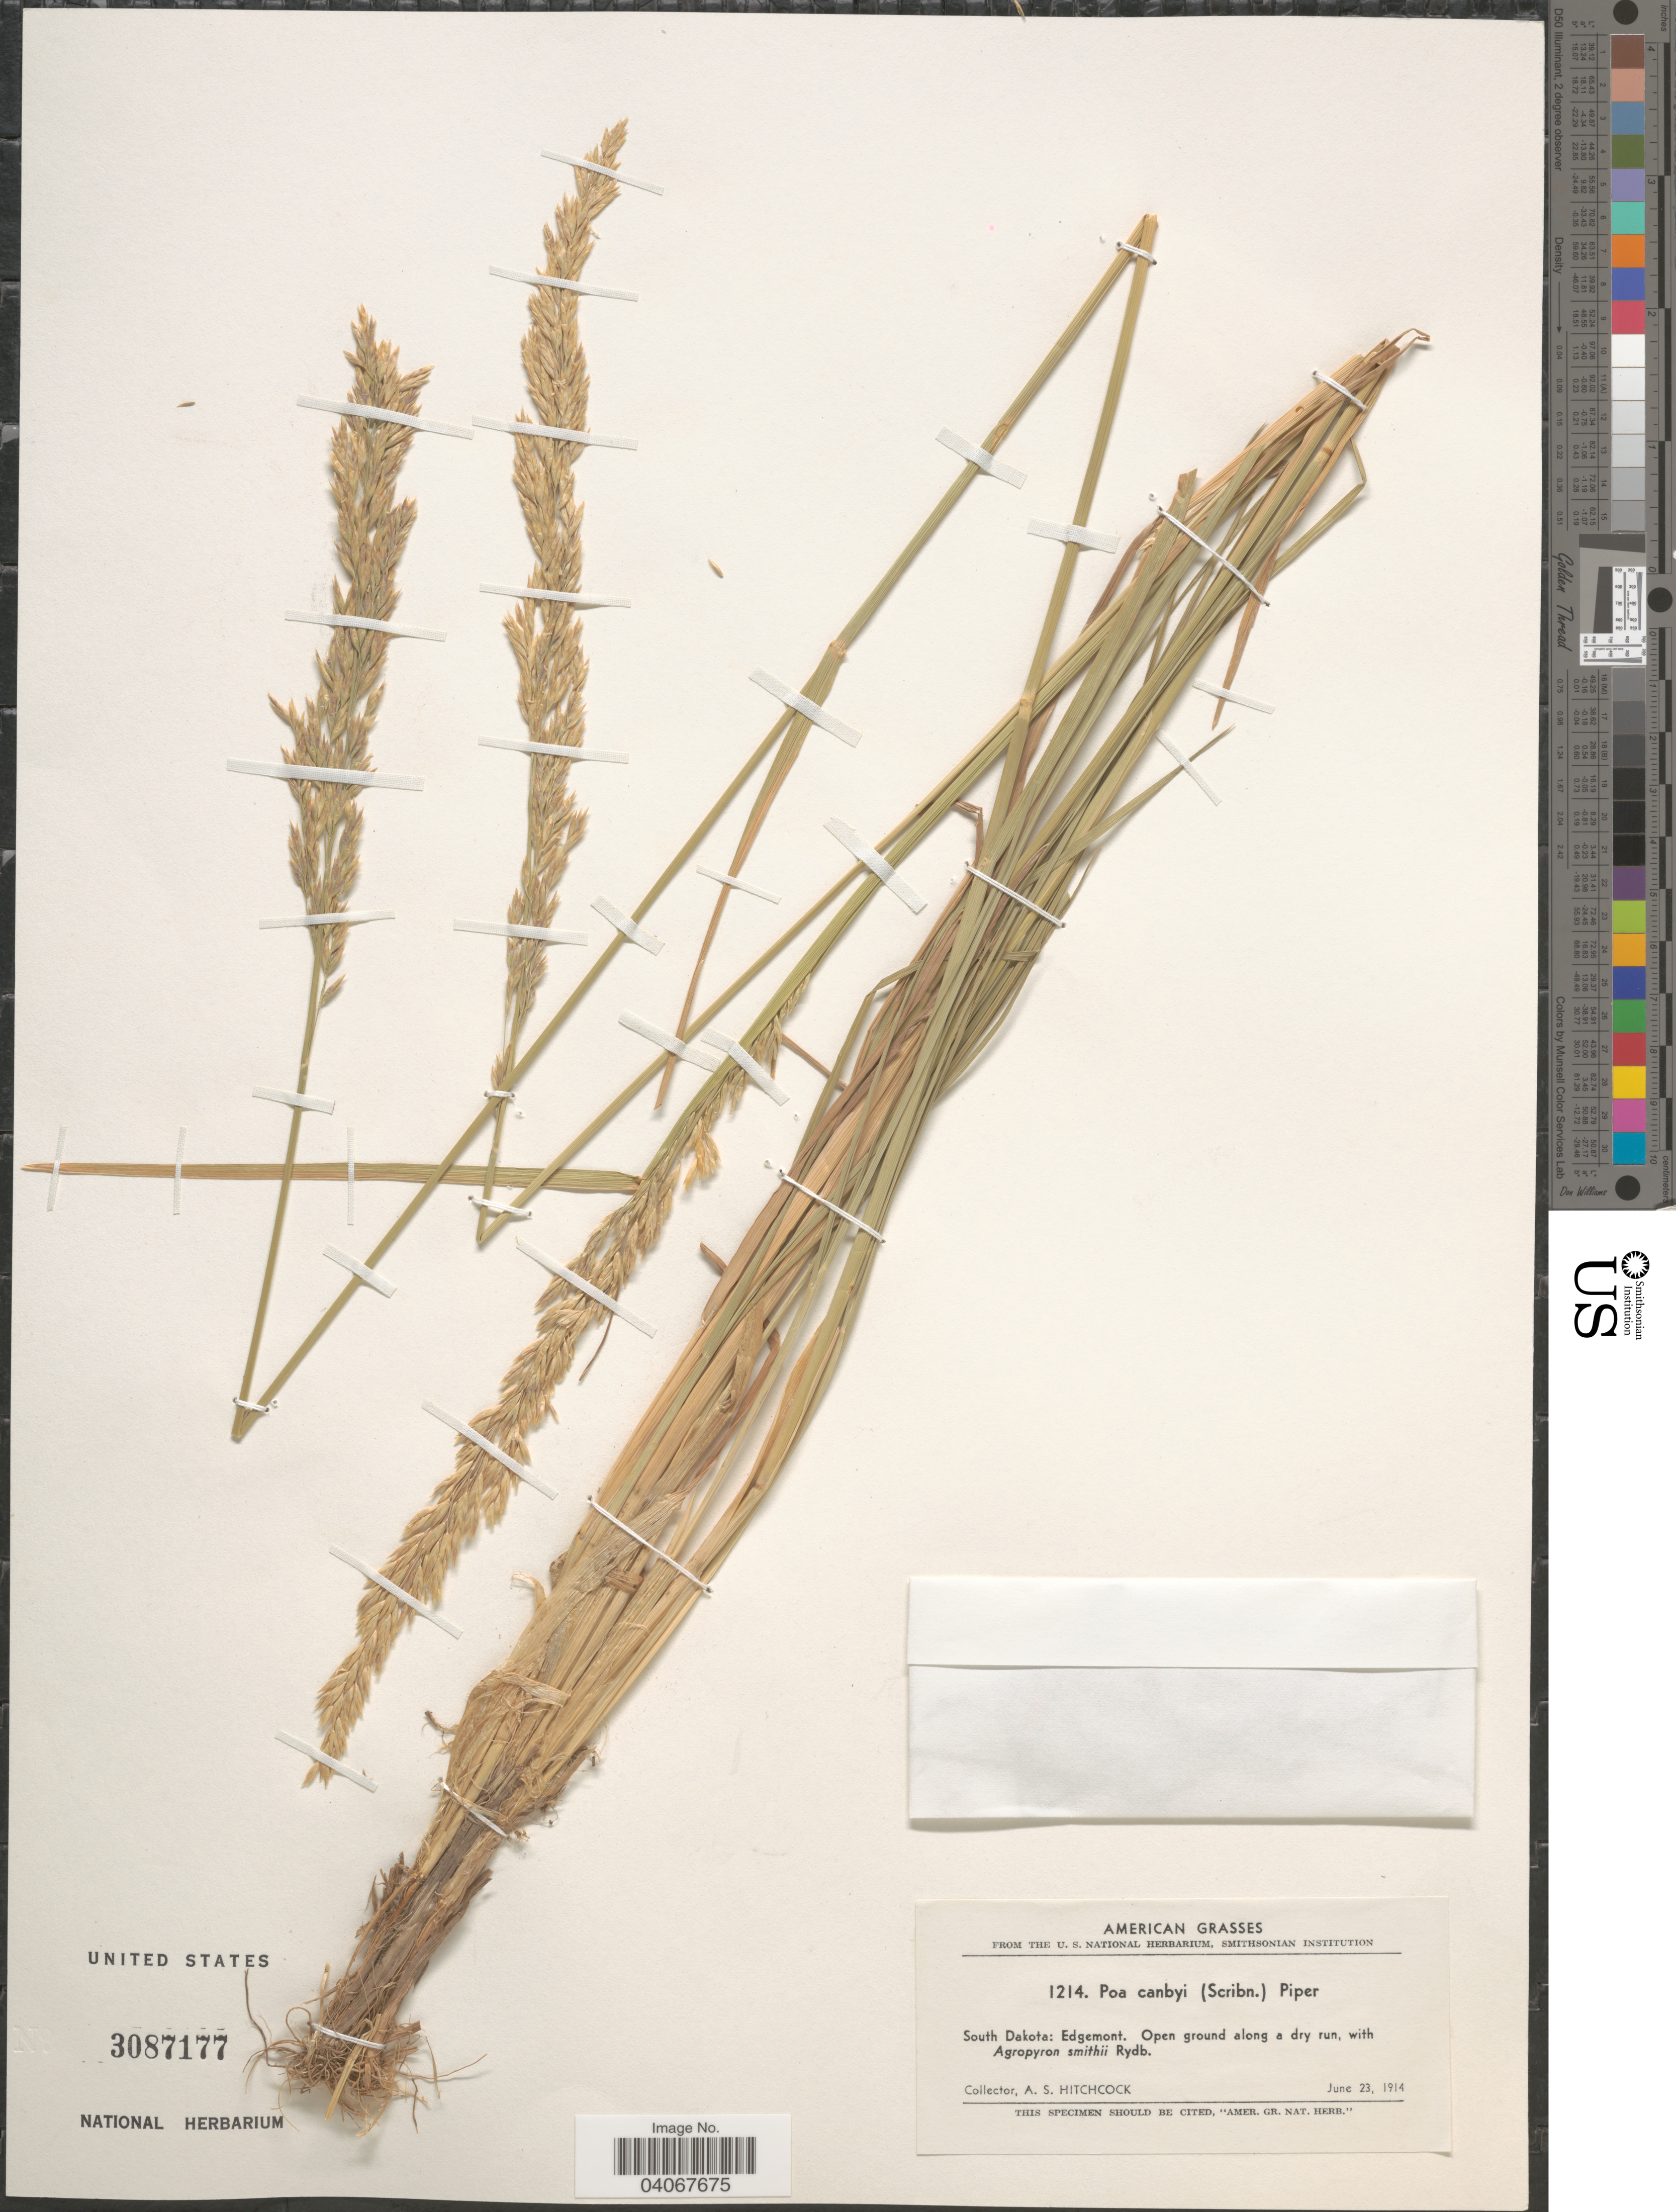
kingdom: Plantae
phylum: Tracheophyta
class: Liliopsida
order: Poales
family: Poaceae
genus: Poa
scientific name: Poa secunda subsp. secunda var. secunda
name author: J. Presl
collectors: A. S. Hitchcock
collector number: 1214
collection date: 1914-06-23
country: United States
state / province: South Dakota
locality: Edgemont.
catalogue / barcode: US 3087177